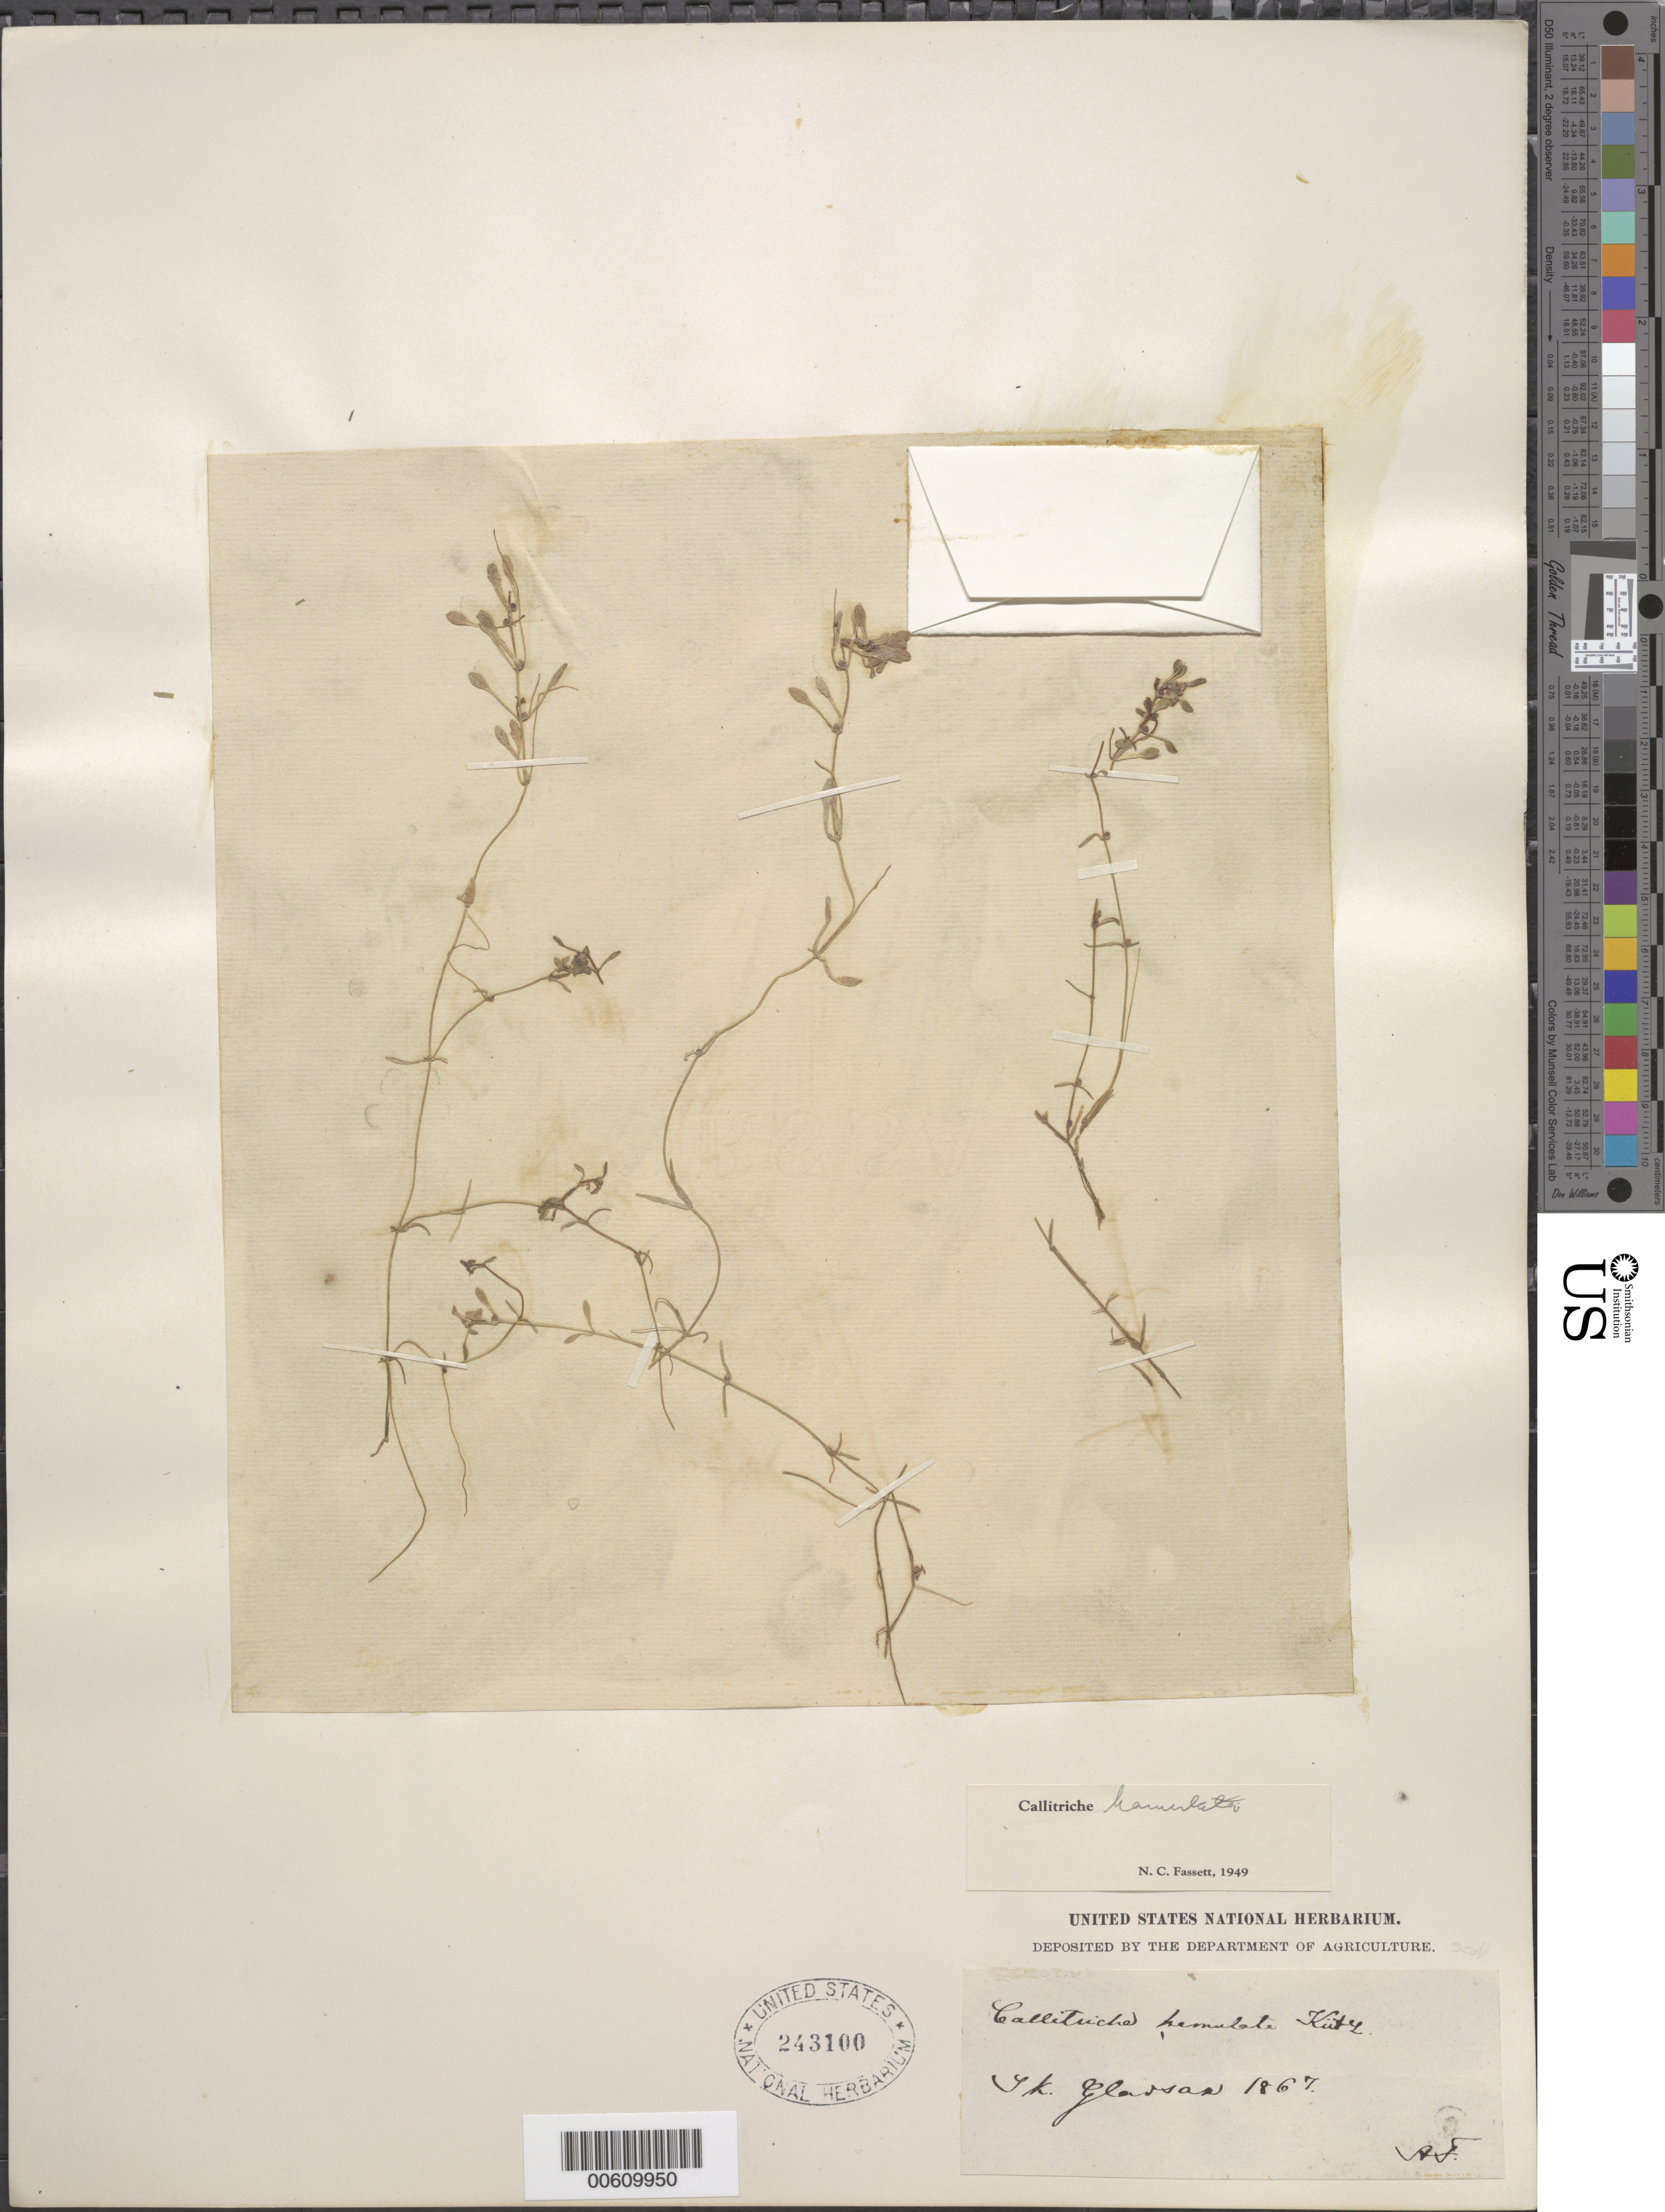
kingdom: Plantae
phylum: Tracheophyta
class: Magnoliopsida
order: Lamiales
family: Plantaginaceae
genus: Callitriche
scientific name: Callitriche hamulata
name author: Kütz. ex W.D.J. Koch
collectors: A.J.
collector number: s.n..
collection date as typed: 1867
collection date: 1867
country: United Kingdom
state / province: Scotland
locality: Glasglow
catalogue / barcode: US 243100